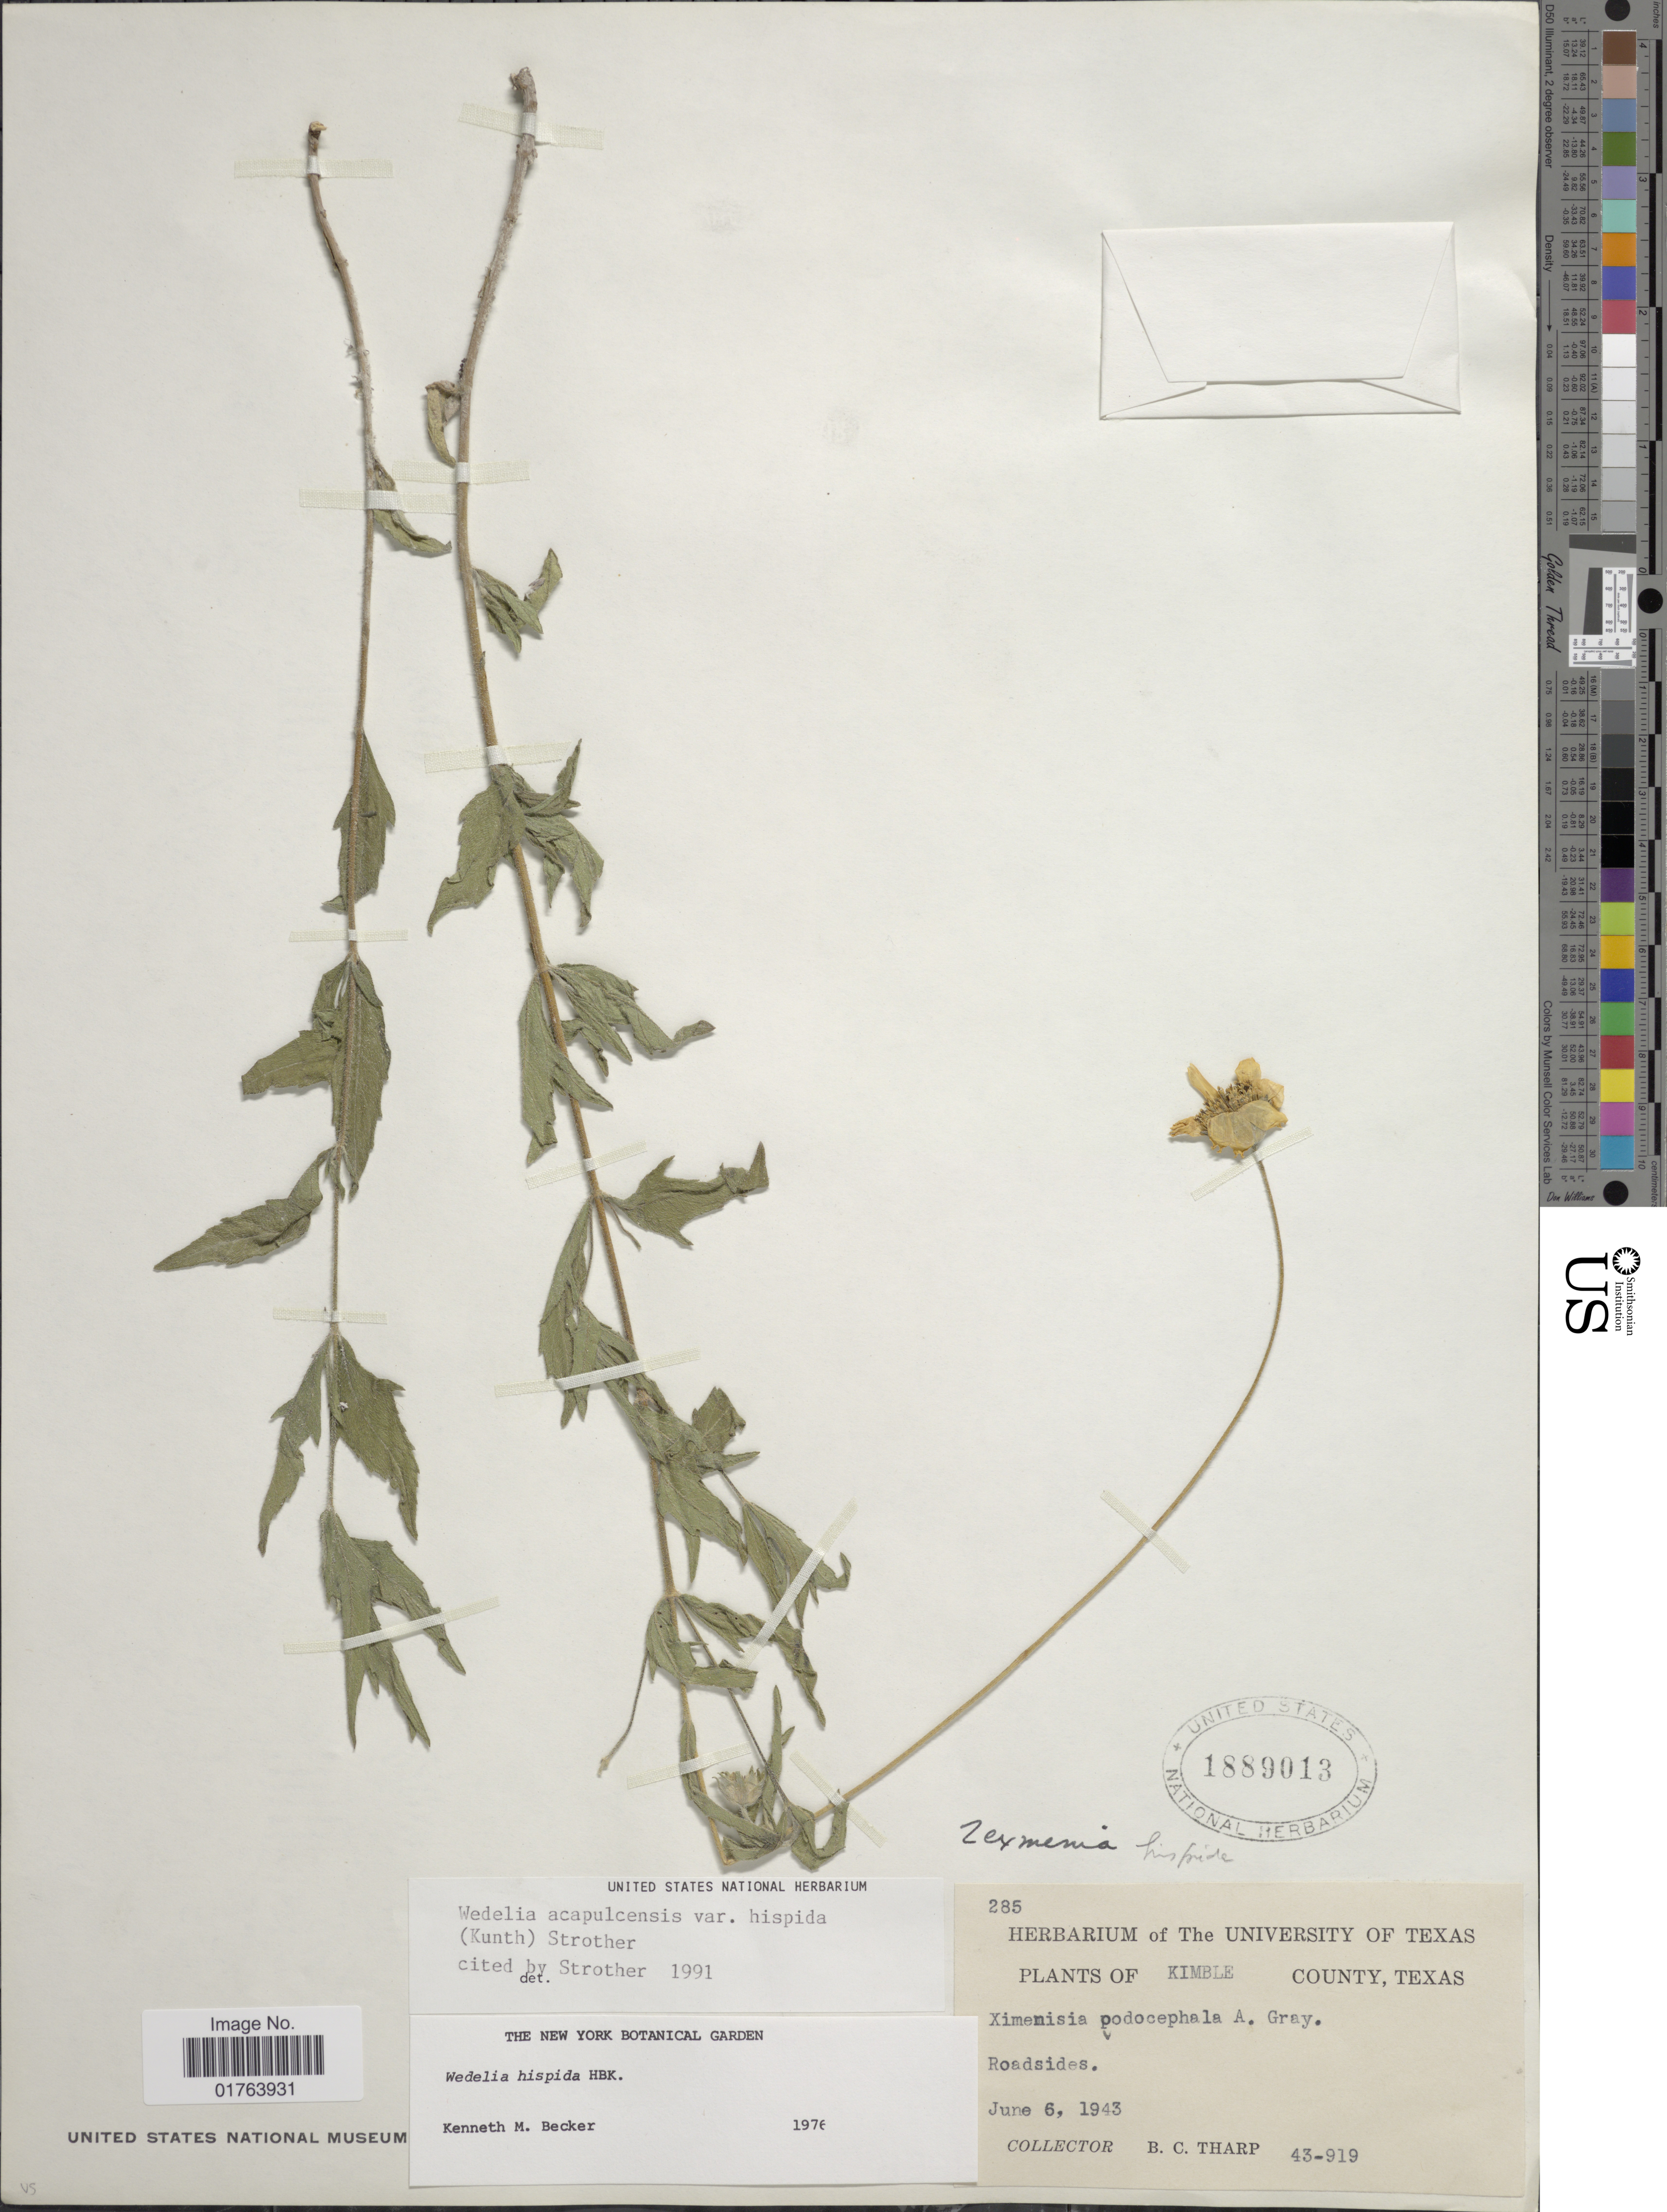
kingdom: Plantae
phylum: Tracheophyta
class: Magnoliopsida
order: Asterales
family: Asteraceae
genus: Wedelia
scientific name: Wedelia acapulcensis var. hispida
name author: (Kunth) Strother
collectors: B. C. Tharp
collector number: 43-919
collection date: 1943-06-06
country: United States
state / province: Texas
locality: Kimble County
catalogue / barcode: US 1889013